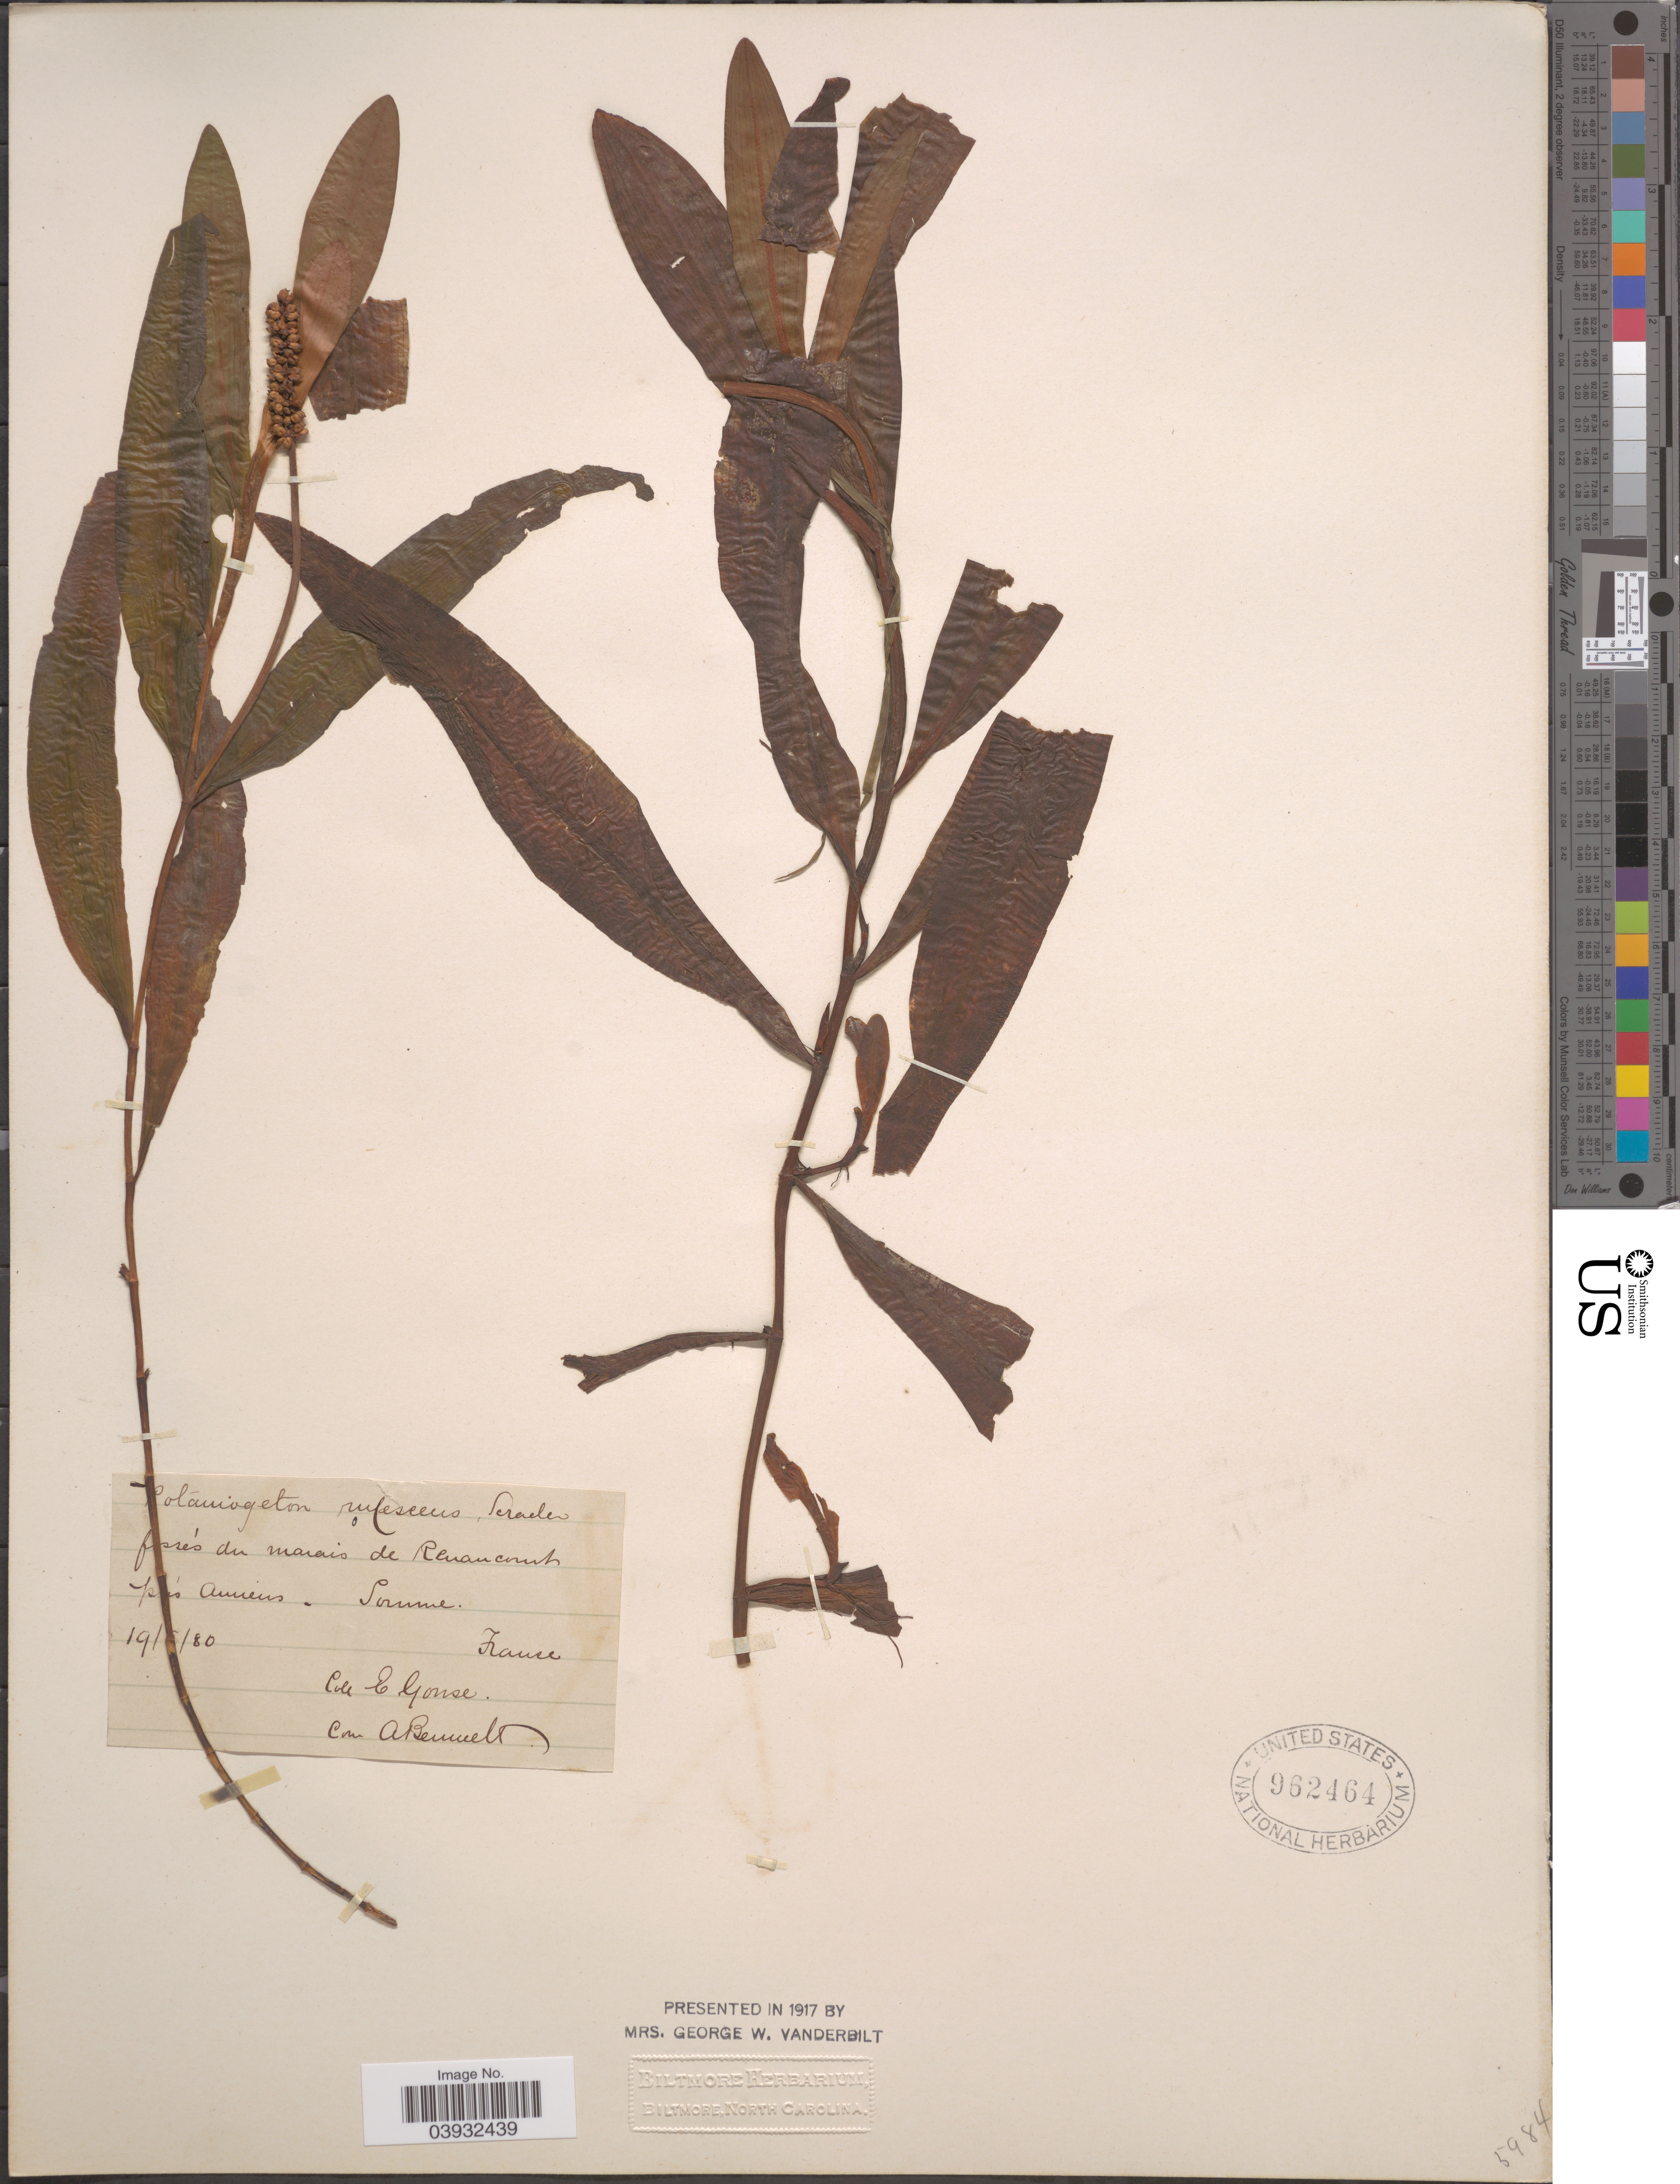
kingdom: Plantae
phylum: Tracheophyta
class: Liliopsida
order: Alismatales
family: Potamogetonaceae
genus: Potamogeton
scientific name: Potamogeton rufescens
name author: Schrad.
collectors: E. Gonse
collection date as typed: Transcribed d/m/y: 19/7/80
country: France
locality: Du marais de Renaucomt près Anniens.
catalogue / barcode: US 962464